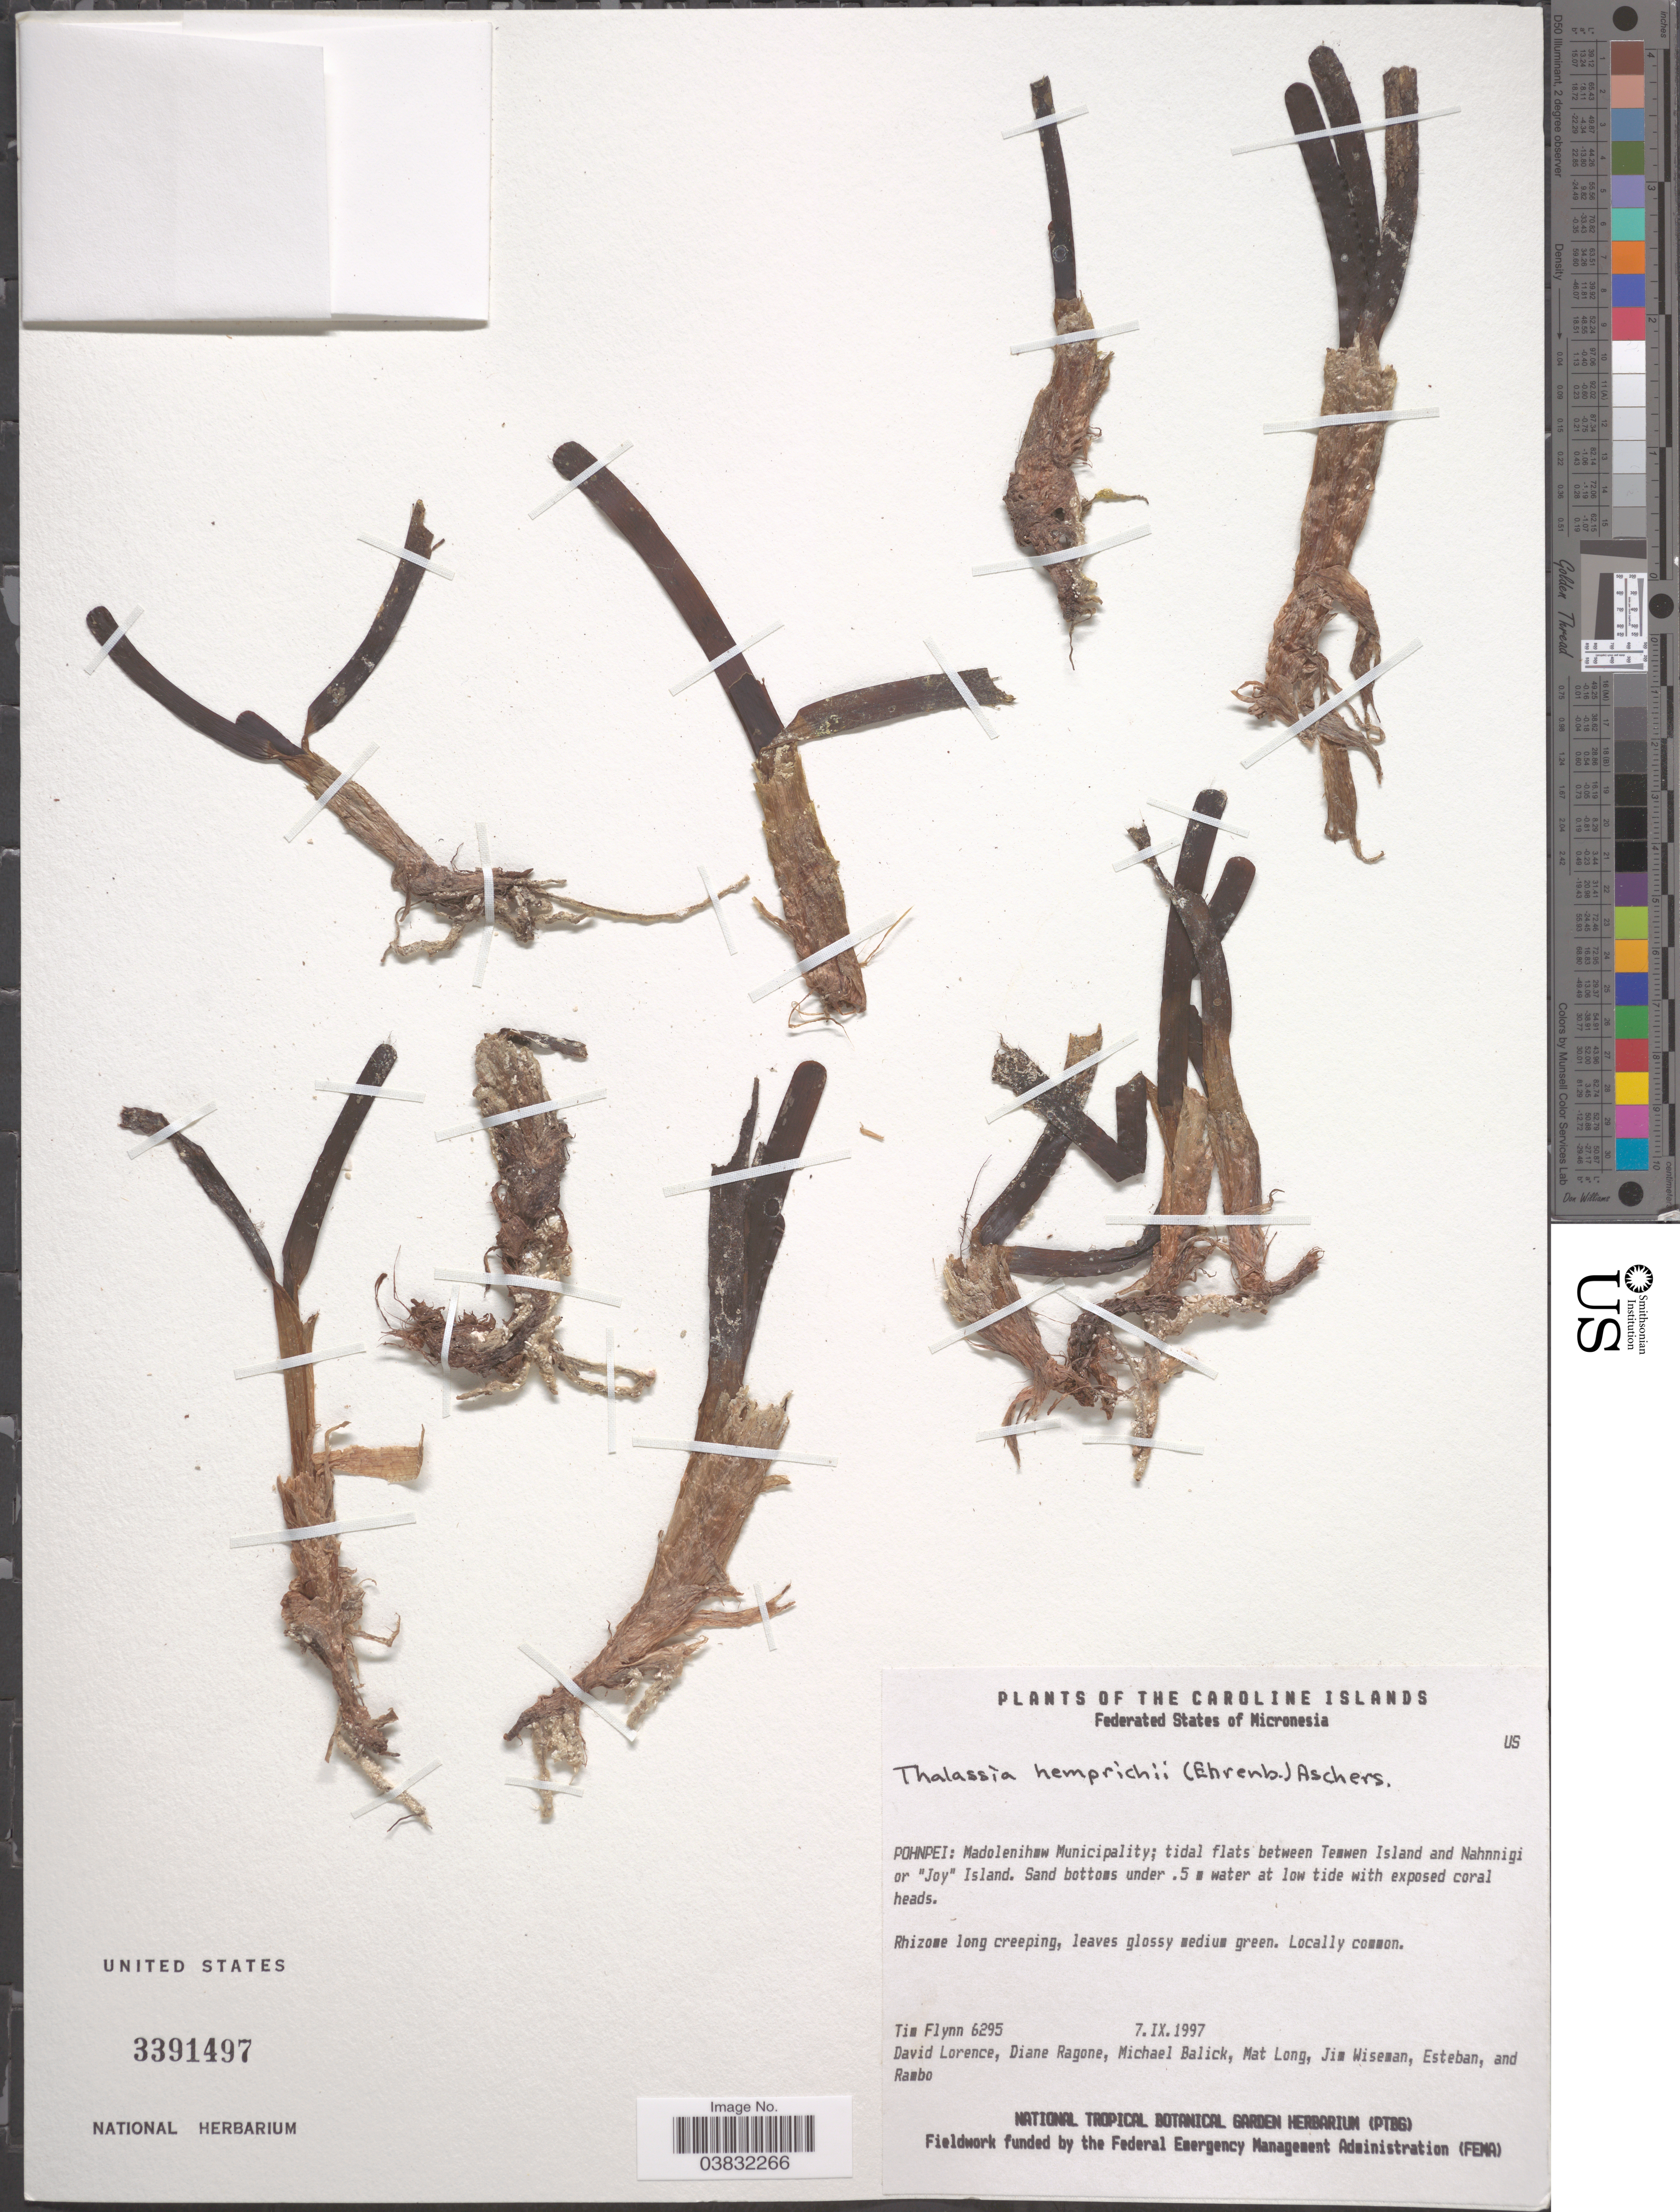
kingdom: Plantae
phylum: Tracheophyta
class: Liliopsida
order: Alismatales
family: Hydrocharitaceae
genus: Thalassia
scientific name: Thalassia hemprichii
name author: Asch.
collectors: T. Flynn, D. Lorence, D. Ragone, M. J. Balick & et al.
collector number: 6295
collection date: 1997-09-07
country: Micronesia, Federated States of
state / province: Pohnpei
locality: Caroline Islands. Federated States of Micronesia. Madolenihmw Municipality; tidal flats between Temwen Island and Nahnnigi or 'Joy' Island.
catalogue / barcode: US 3391497